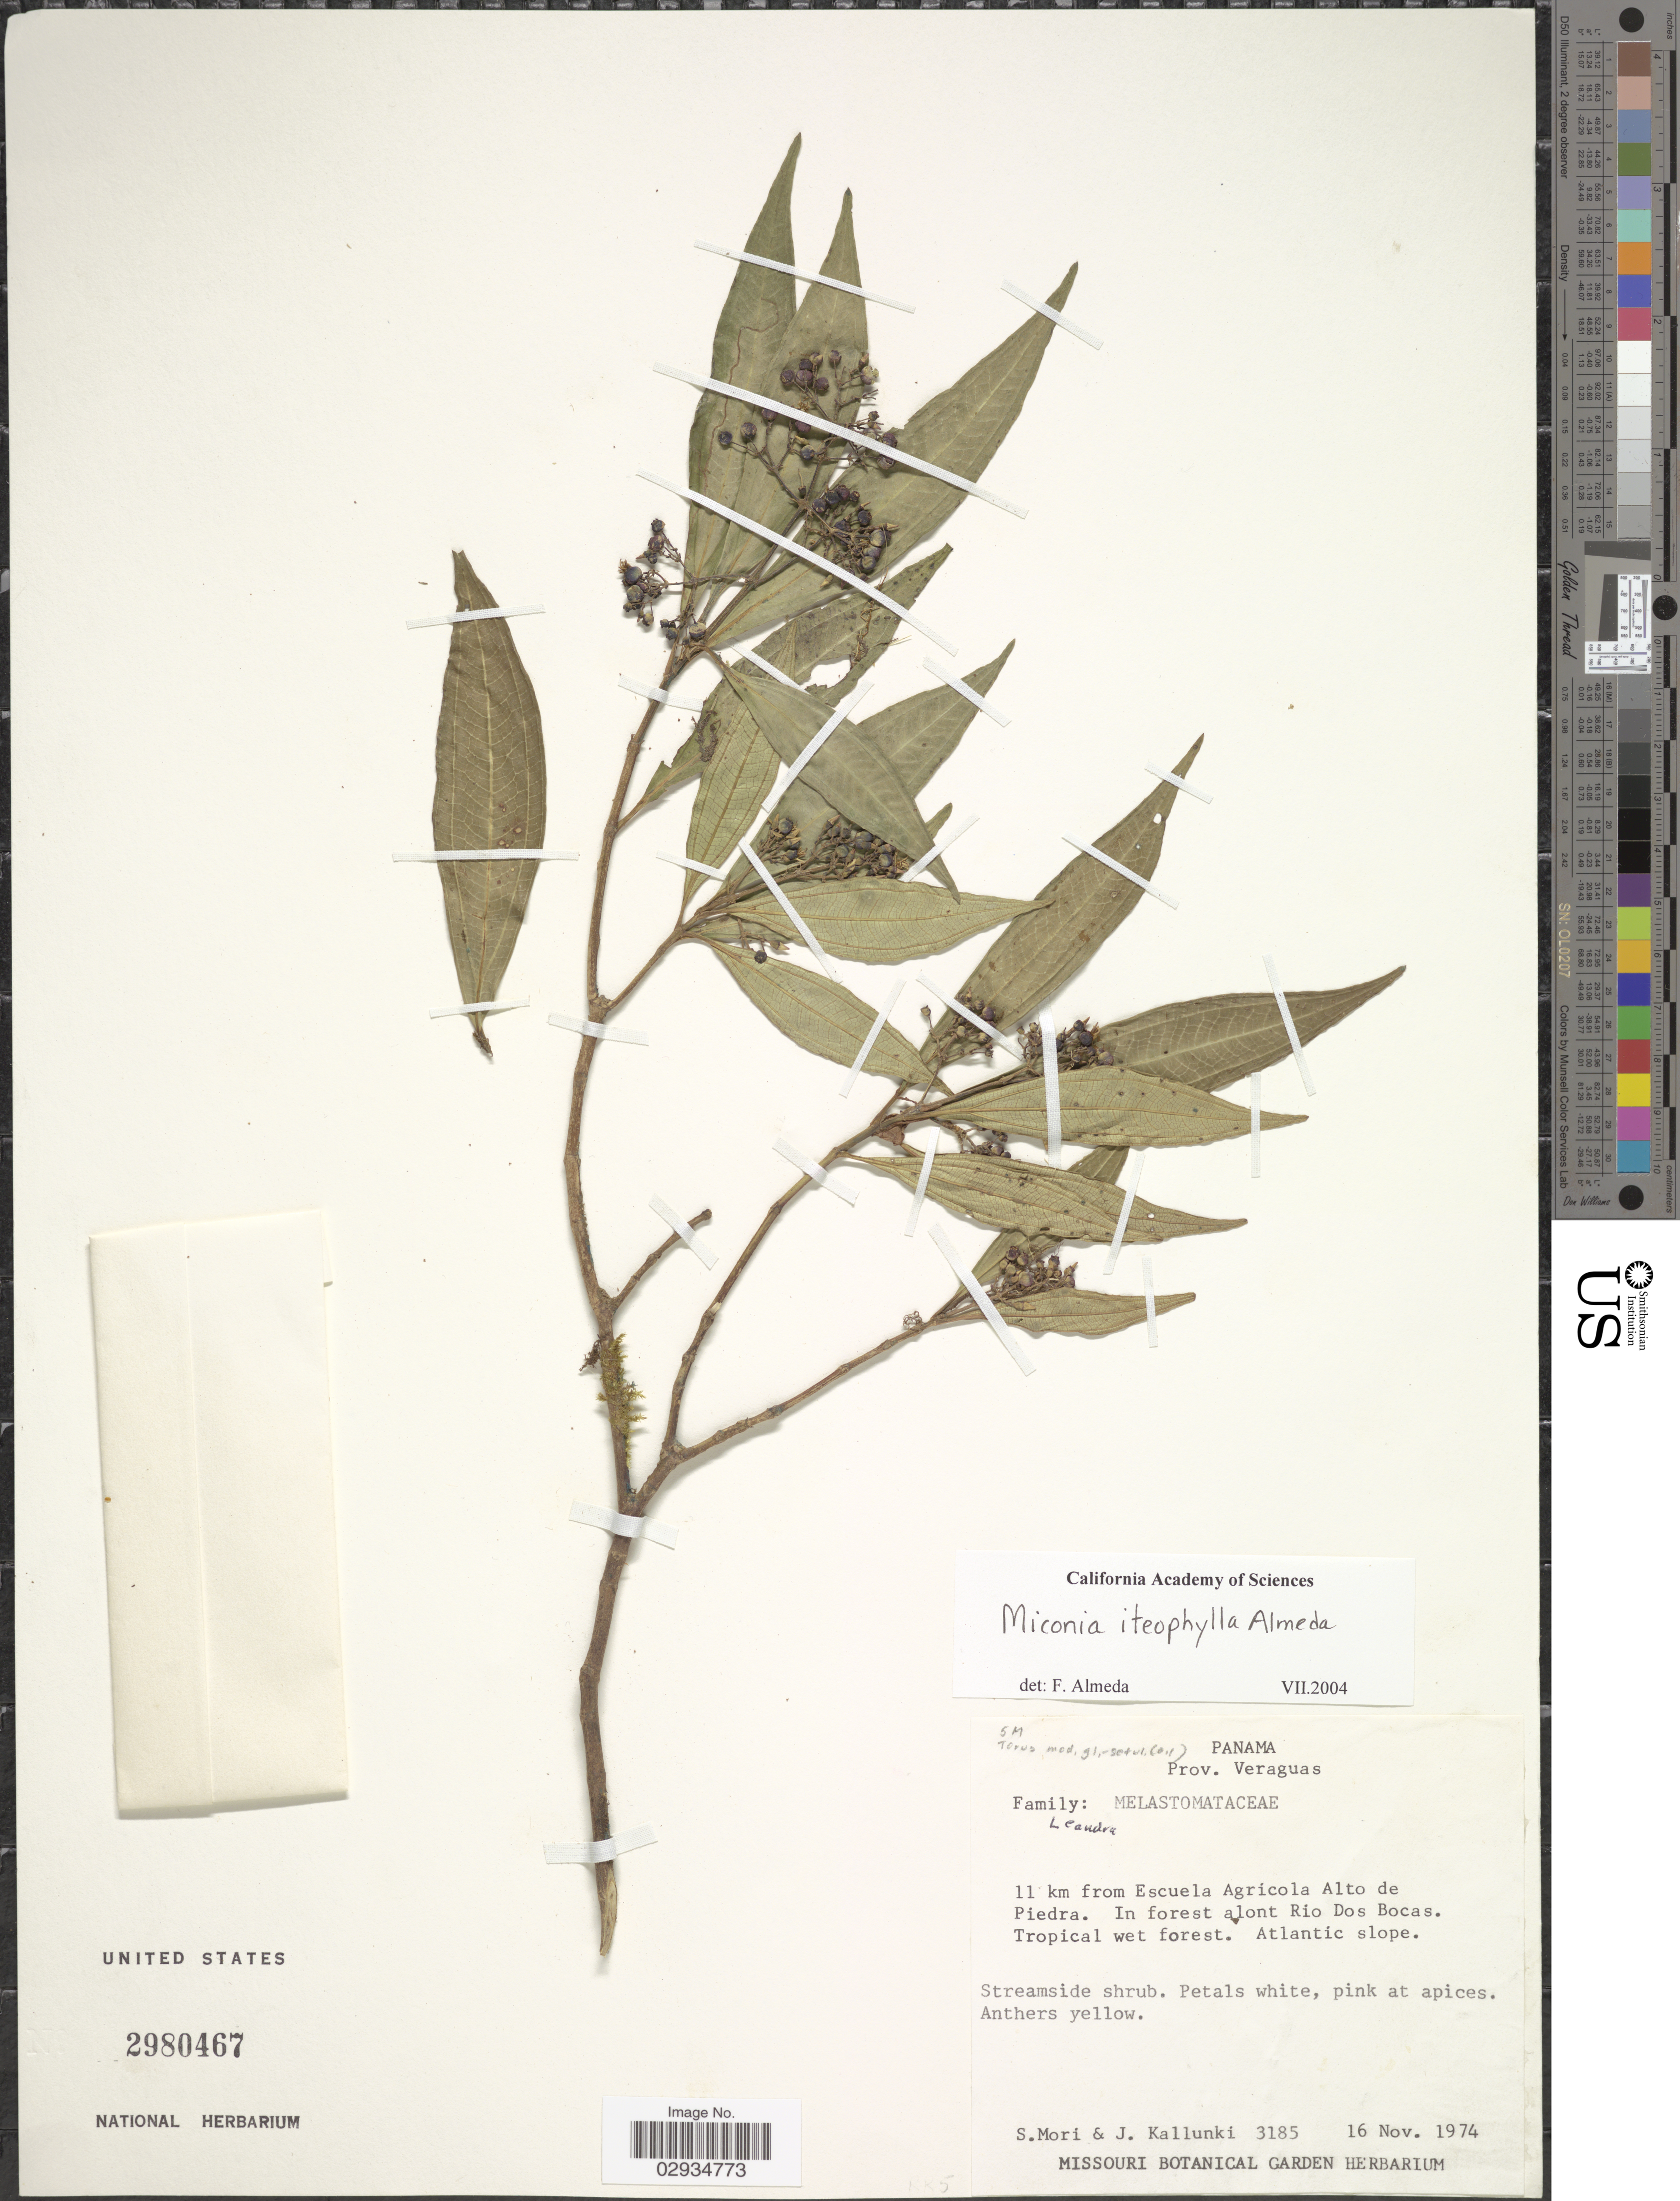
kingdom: Plantae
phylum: Tracheophyta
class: Magnoliopsida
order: Myrtales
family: Melastomataceae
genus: Miconia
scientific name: Miconia iteophylla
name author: Almeda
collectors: S. Mori & J. Kallunki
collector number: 3185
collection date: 1974-11-16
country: Panama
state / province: Veraguas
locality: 11 km from Escuela Agricola Alto de Piedra. In forest alont Rio Dos Bocas.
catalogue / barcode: US 2980467